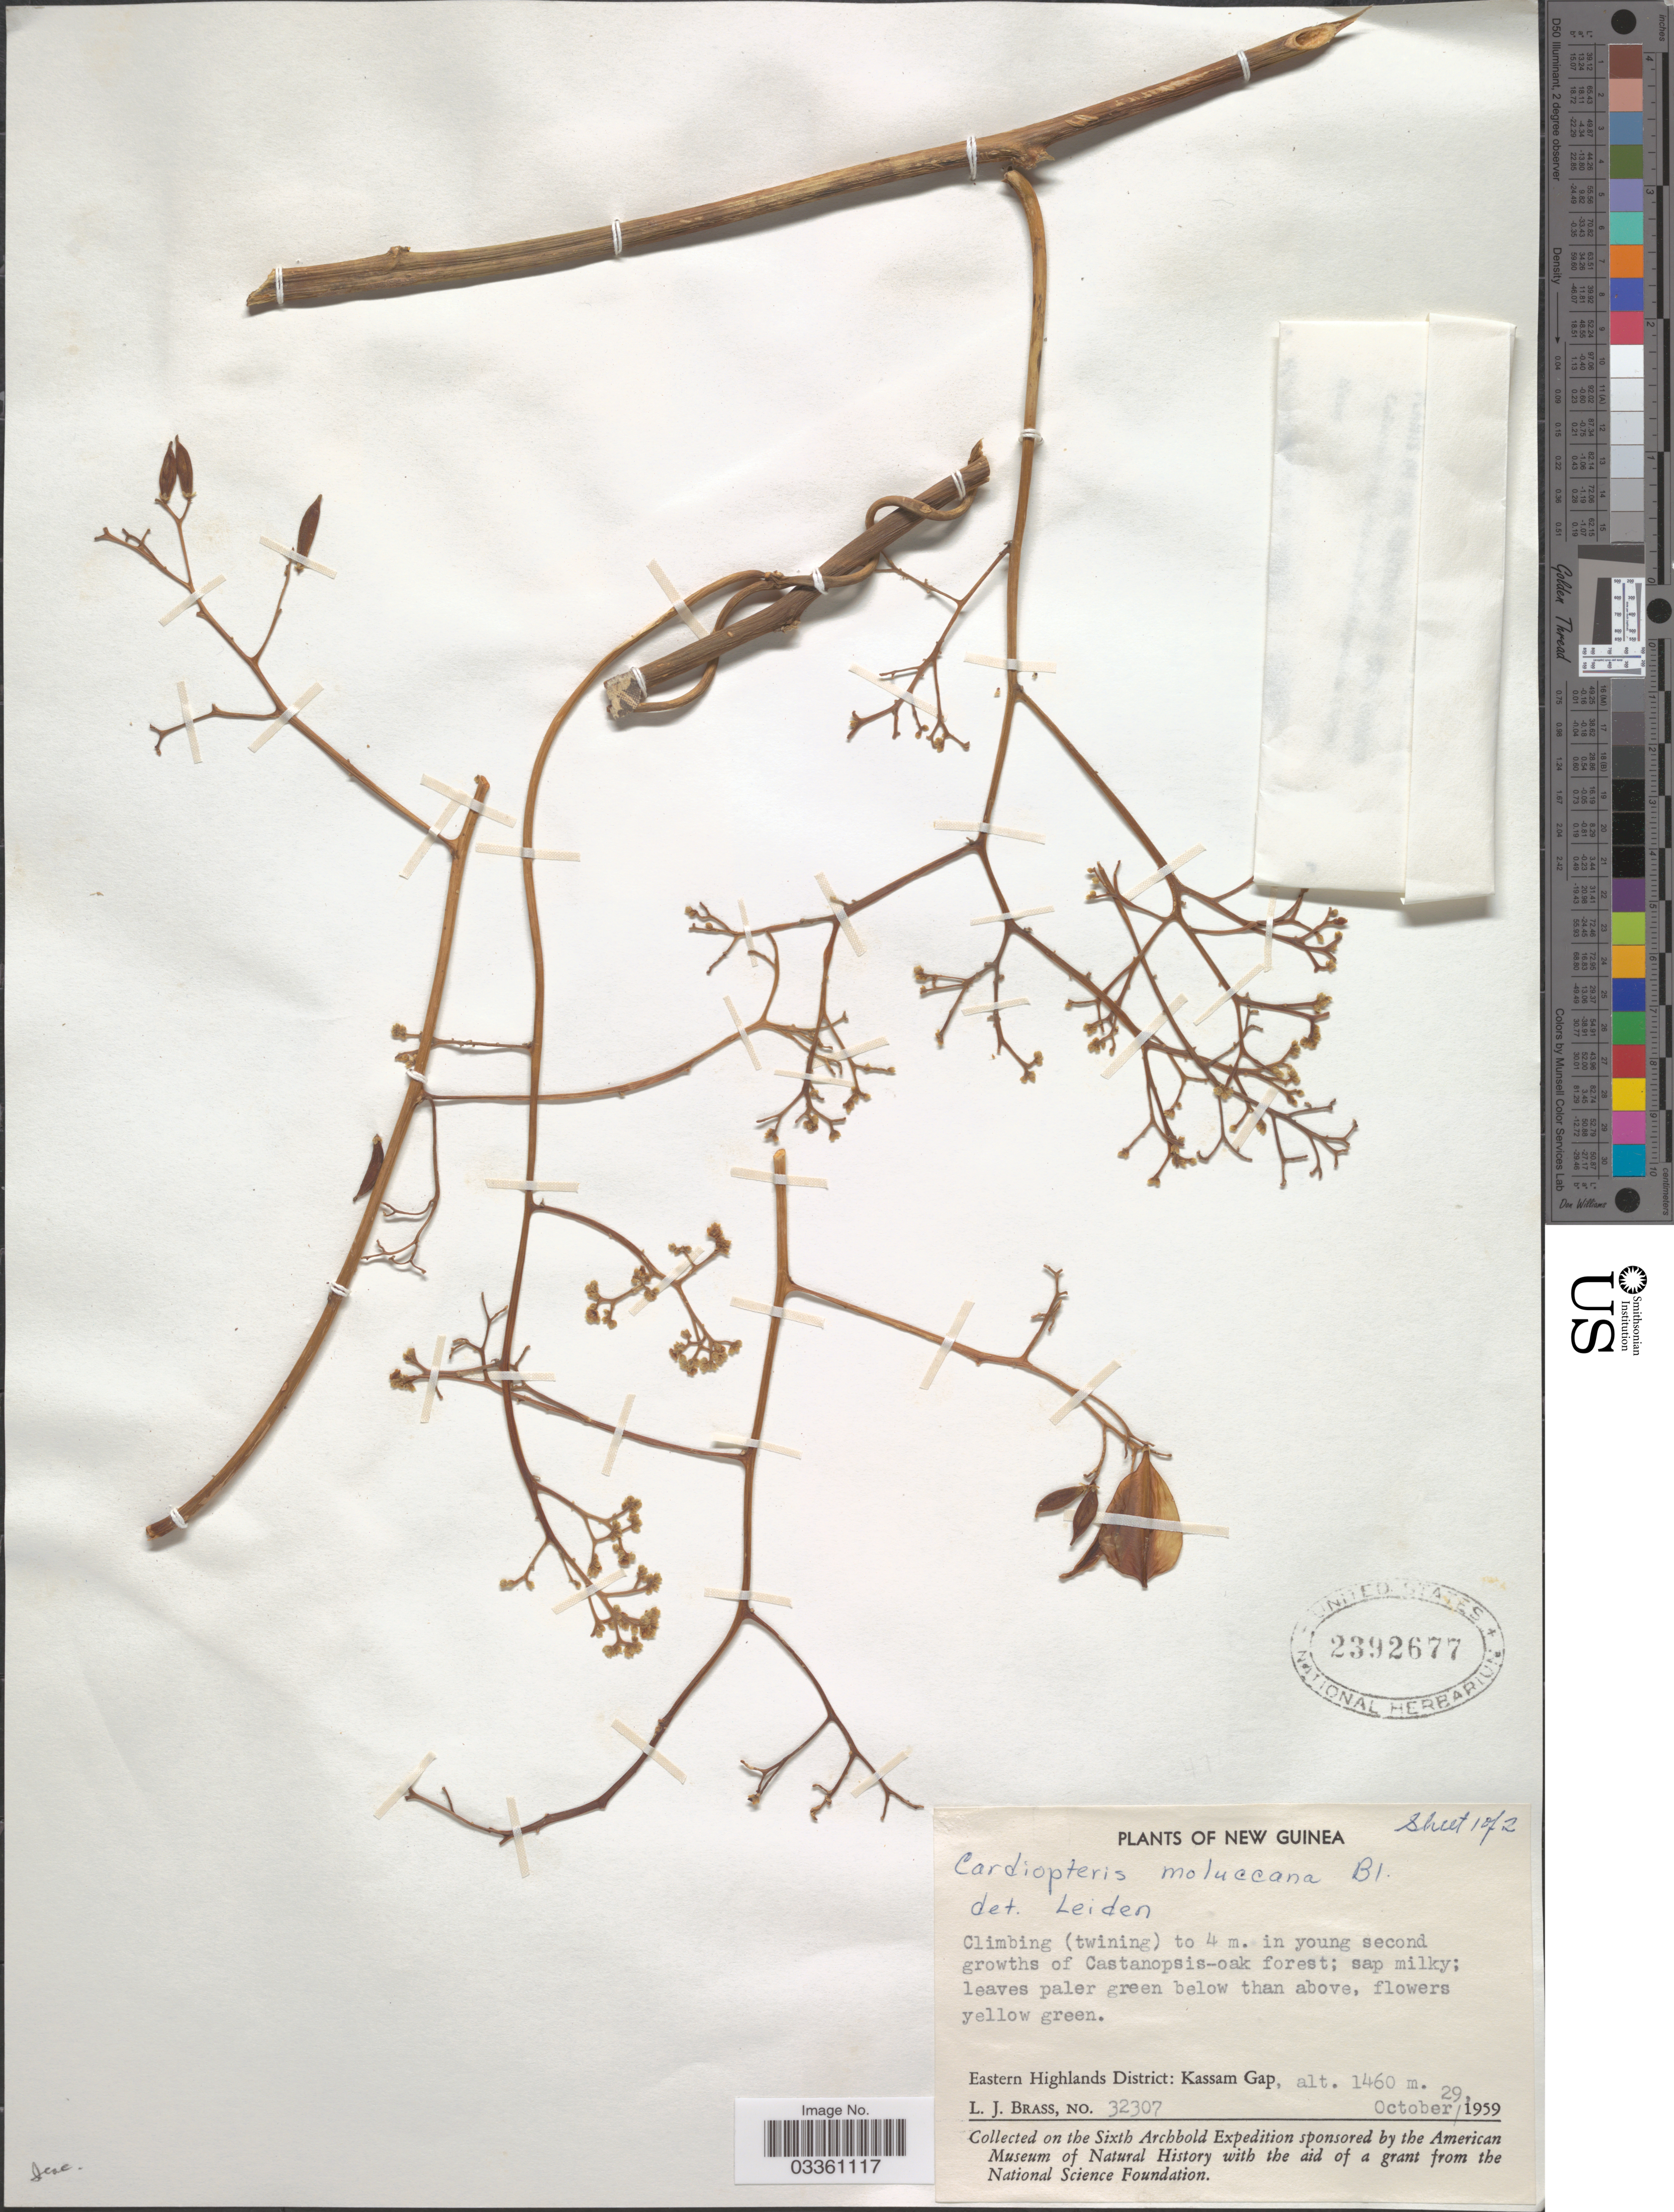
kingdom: Plantae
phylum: Tracheophyta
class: Magnoliopsida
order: Cardiopteridales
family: Cardiopteridaceae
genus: Cardiopteris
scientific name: Cardiopteris moluccana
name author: Blume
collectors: L. J. Brass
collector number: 32307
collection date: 1959-10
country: Papua New Guinea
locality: New Guinea. Eastern Highlands District: Kassam Gap.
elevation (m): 1460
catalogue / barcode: US 2392677